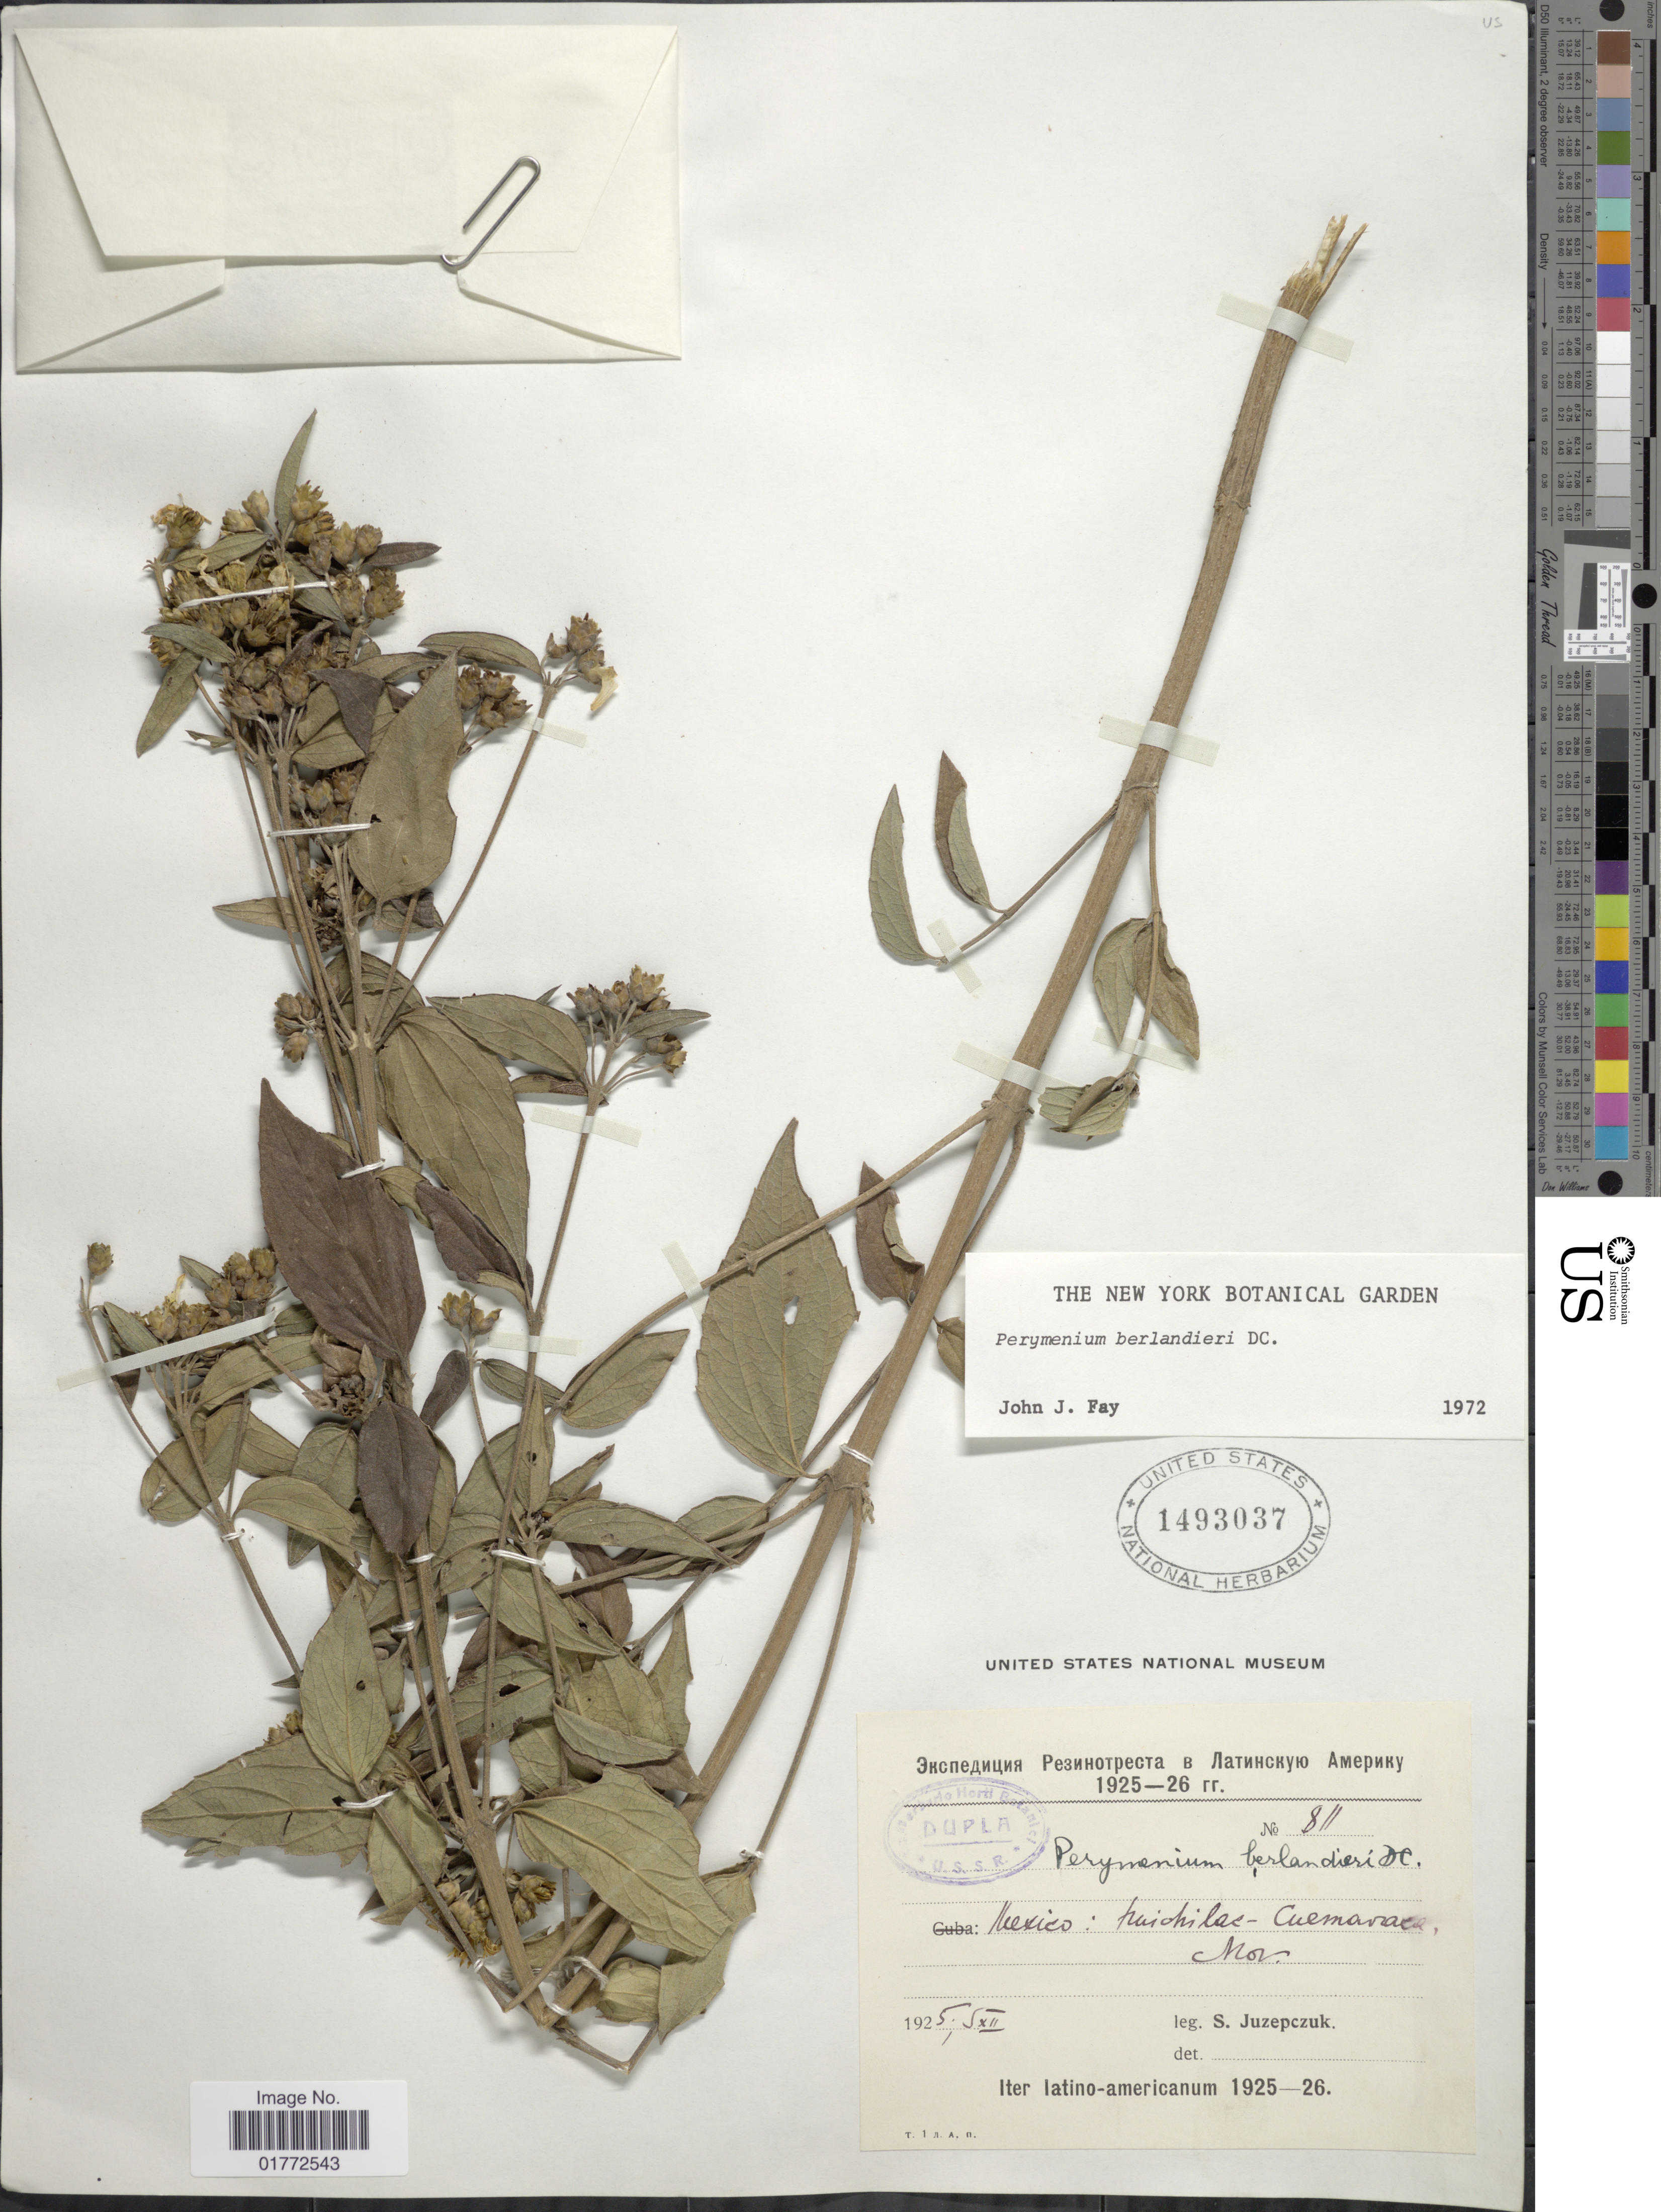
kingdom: Plantae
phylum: Tracheophyta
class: Magnoliopsida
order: Asterales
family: Asteraceae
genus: Perymenium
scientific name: Perymenium berlandieri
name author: DC.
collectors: S. V. Juzepczuk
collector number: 811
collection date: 1925-12-05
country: Mexico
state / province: Morelos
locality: Huichilac, Cuernavaca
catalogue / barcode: US 1493037